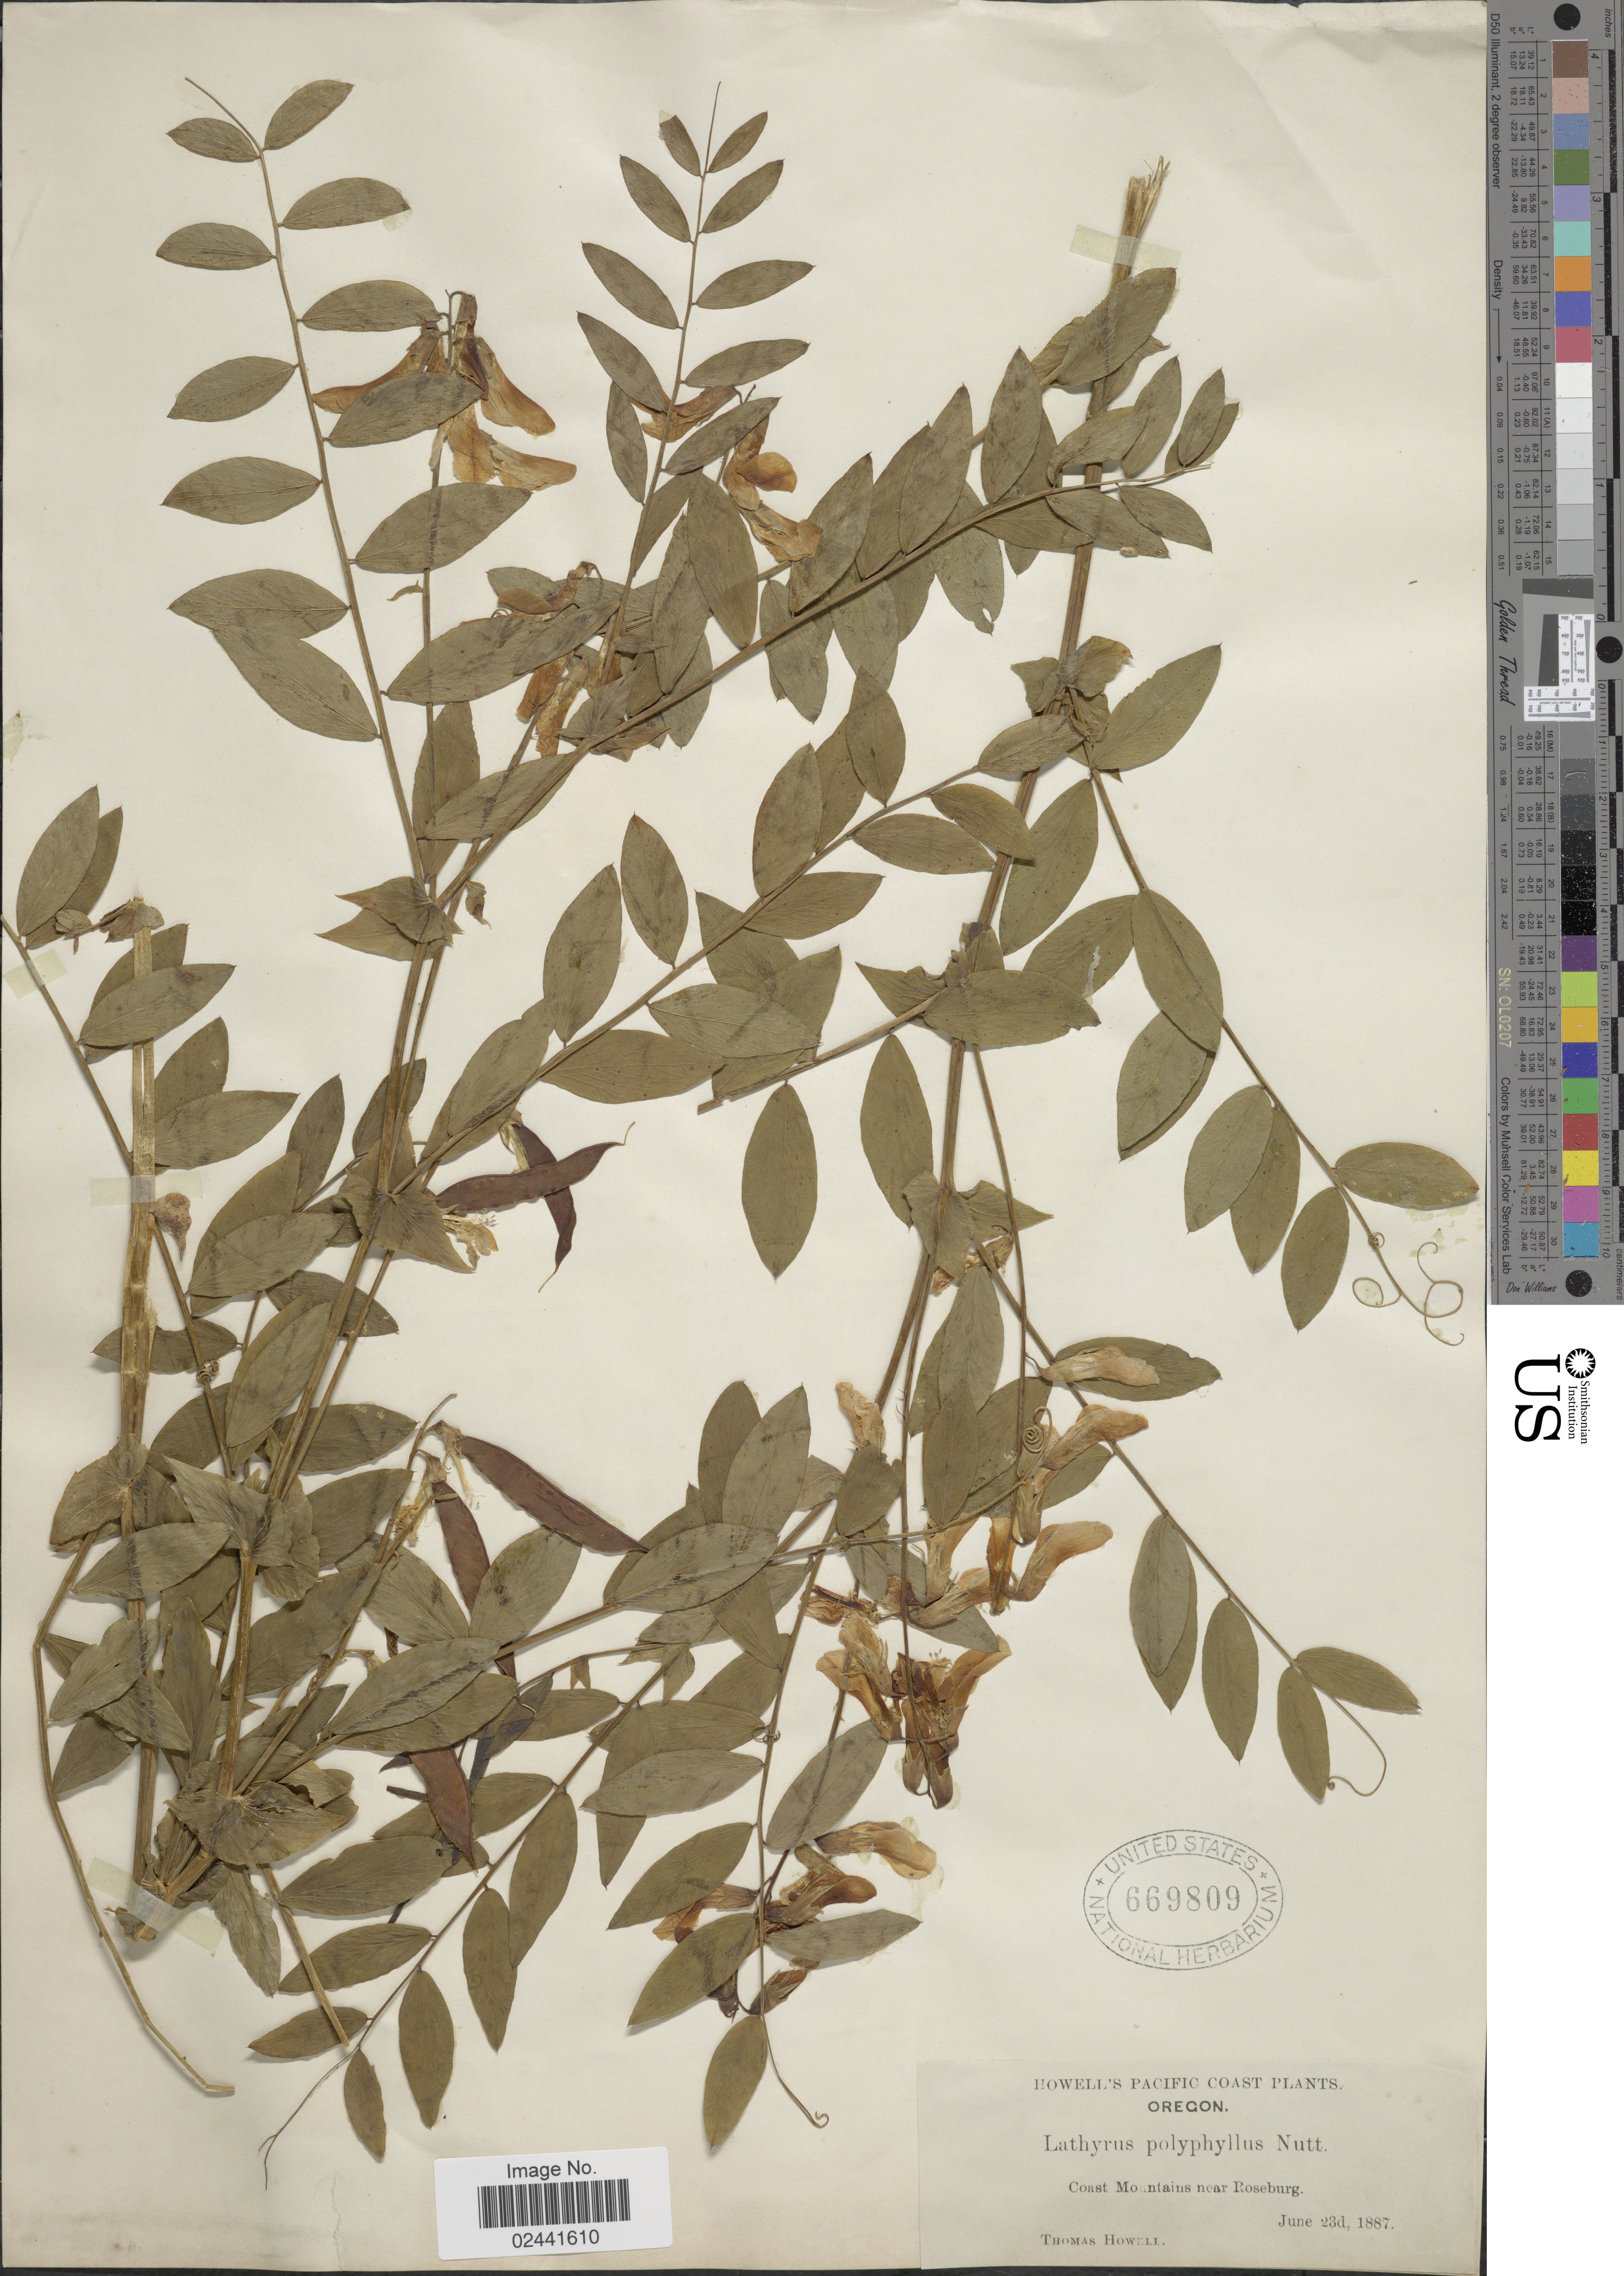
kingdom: Plantae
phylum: Tracheophyta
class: Magnoliopsida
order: Fabales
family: Fabaceae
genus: Lathyrus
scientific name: Lathyrus polyphyllus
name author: Nutt.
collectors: T. Howell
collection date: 1887-06-23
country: United States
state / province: Oregon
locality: Pacific Coast, Coast Mountains near Roseburg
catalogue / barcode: US 669809